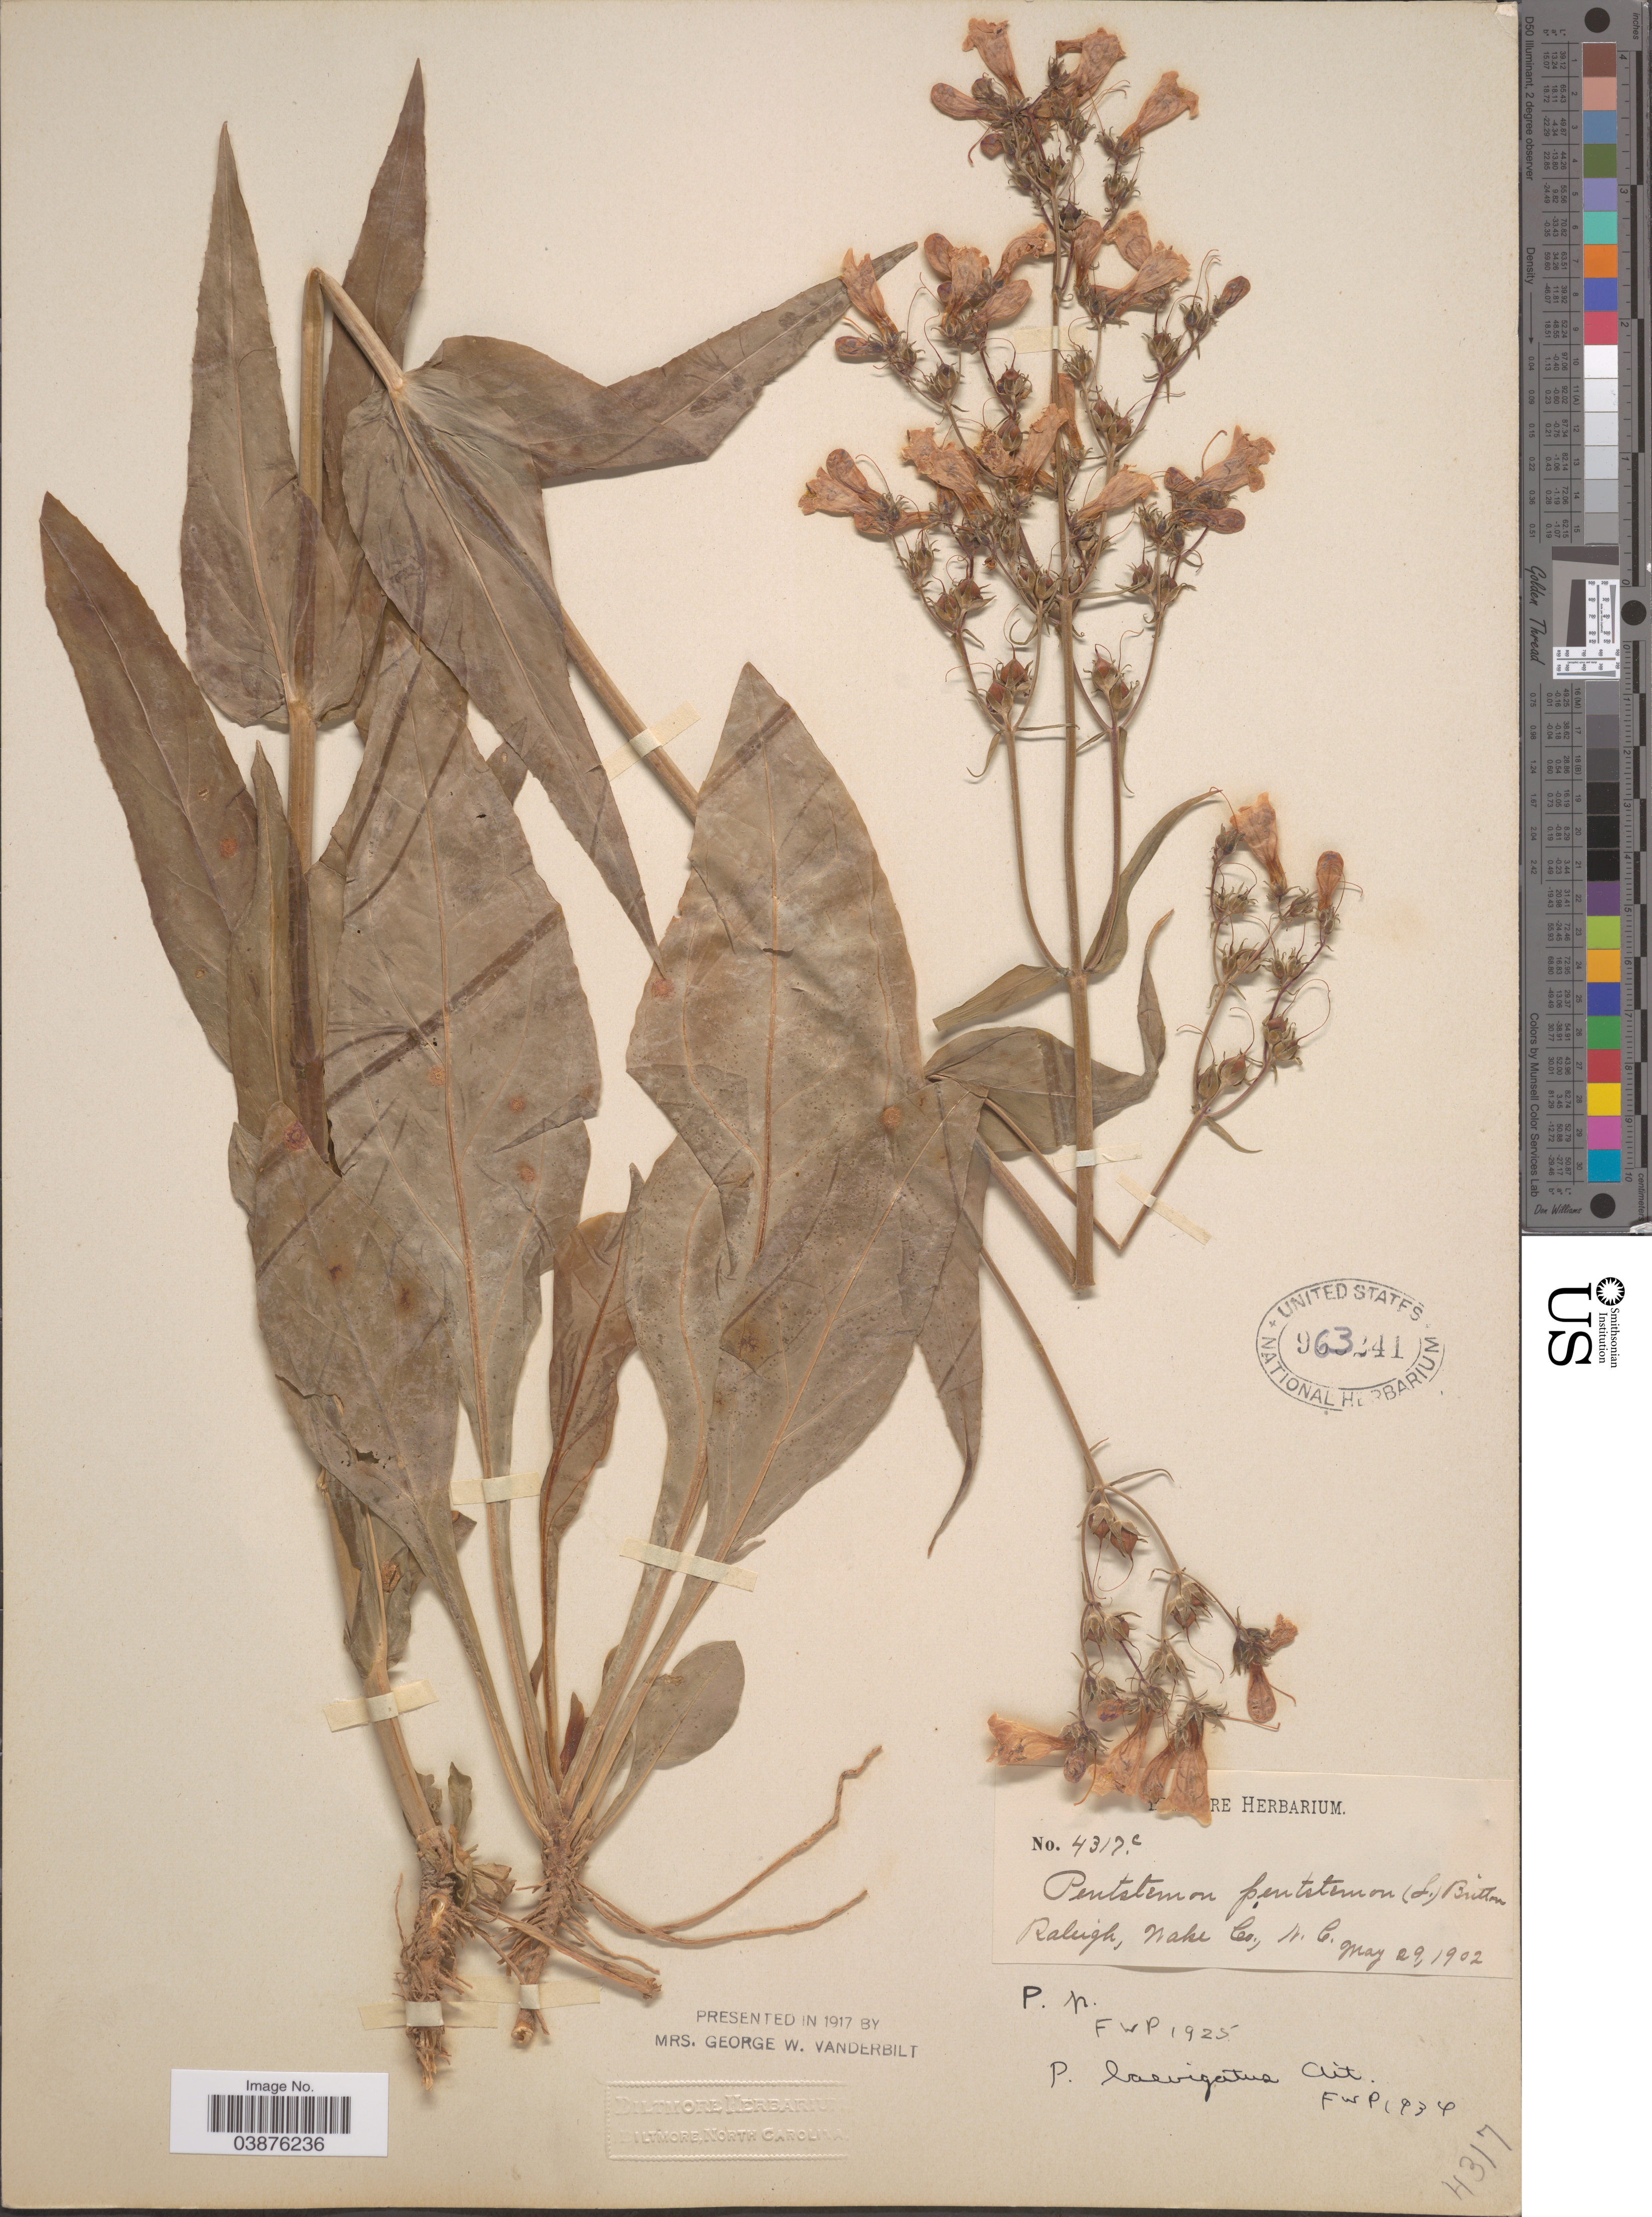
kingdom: Plantae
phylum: Tracheophyta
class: Magnoliopsida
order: Lamiales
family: Plantaginaceae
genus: Penstemon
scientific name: Penstemon laevigatus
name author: Aiton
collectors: ex herb. Biltmore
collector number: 4317c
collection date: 1902-05-29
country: United States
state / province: North Carolina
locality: Raleigh, Wake Co.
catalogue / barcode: US 963241